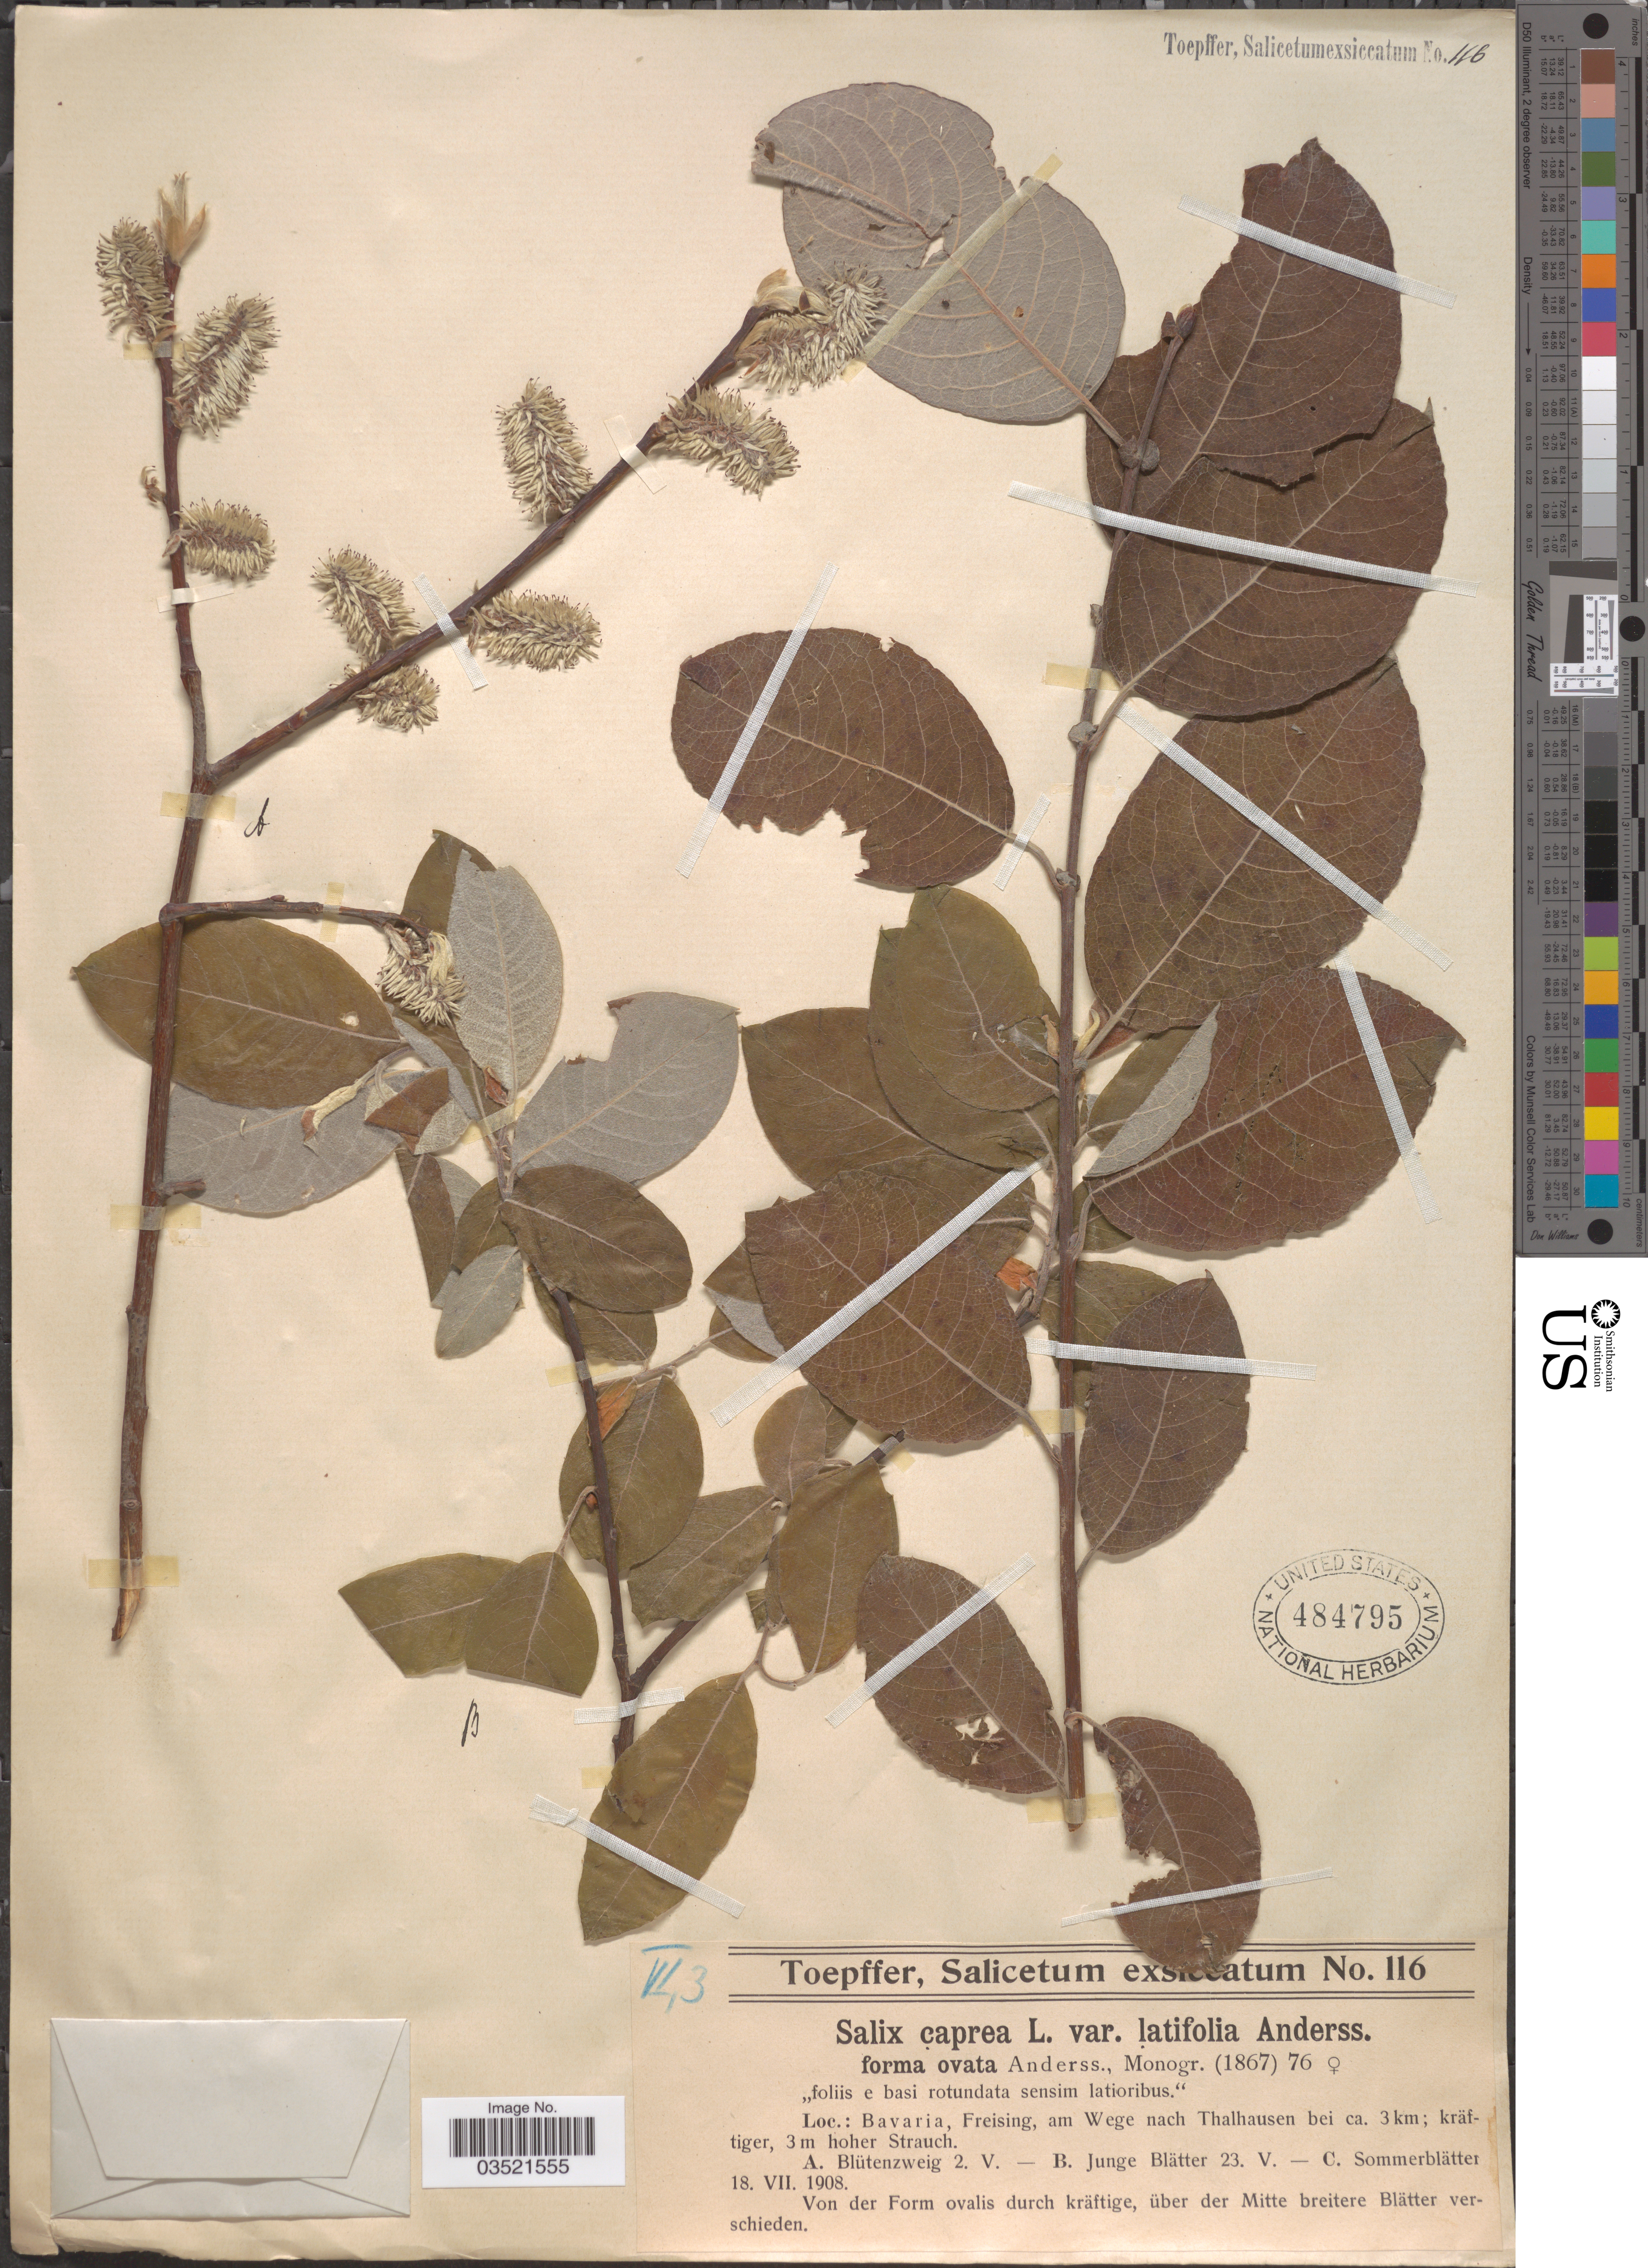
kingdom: Plantae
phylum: Tracheophyta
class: Magnoliopsida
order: Malpighiales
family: Salicaceae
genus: Salix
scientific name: Salix caprea var. latifolia f. ovata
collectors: A. Toepffer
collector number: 116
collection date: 1908-05-02/1908-07-18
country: Germany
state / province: Bayern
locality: Bavaria, Freising, am Wege nach Thalhausen bei ca. 3 km; kräftiger, 3 m hoher Strauch.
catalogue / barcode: US 484795